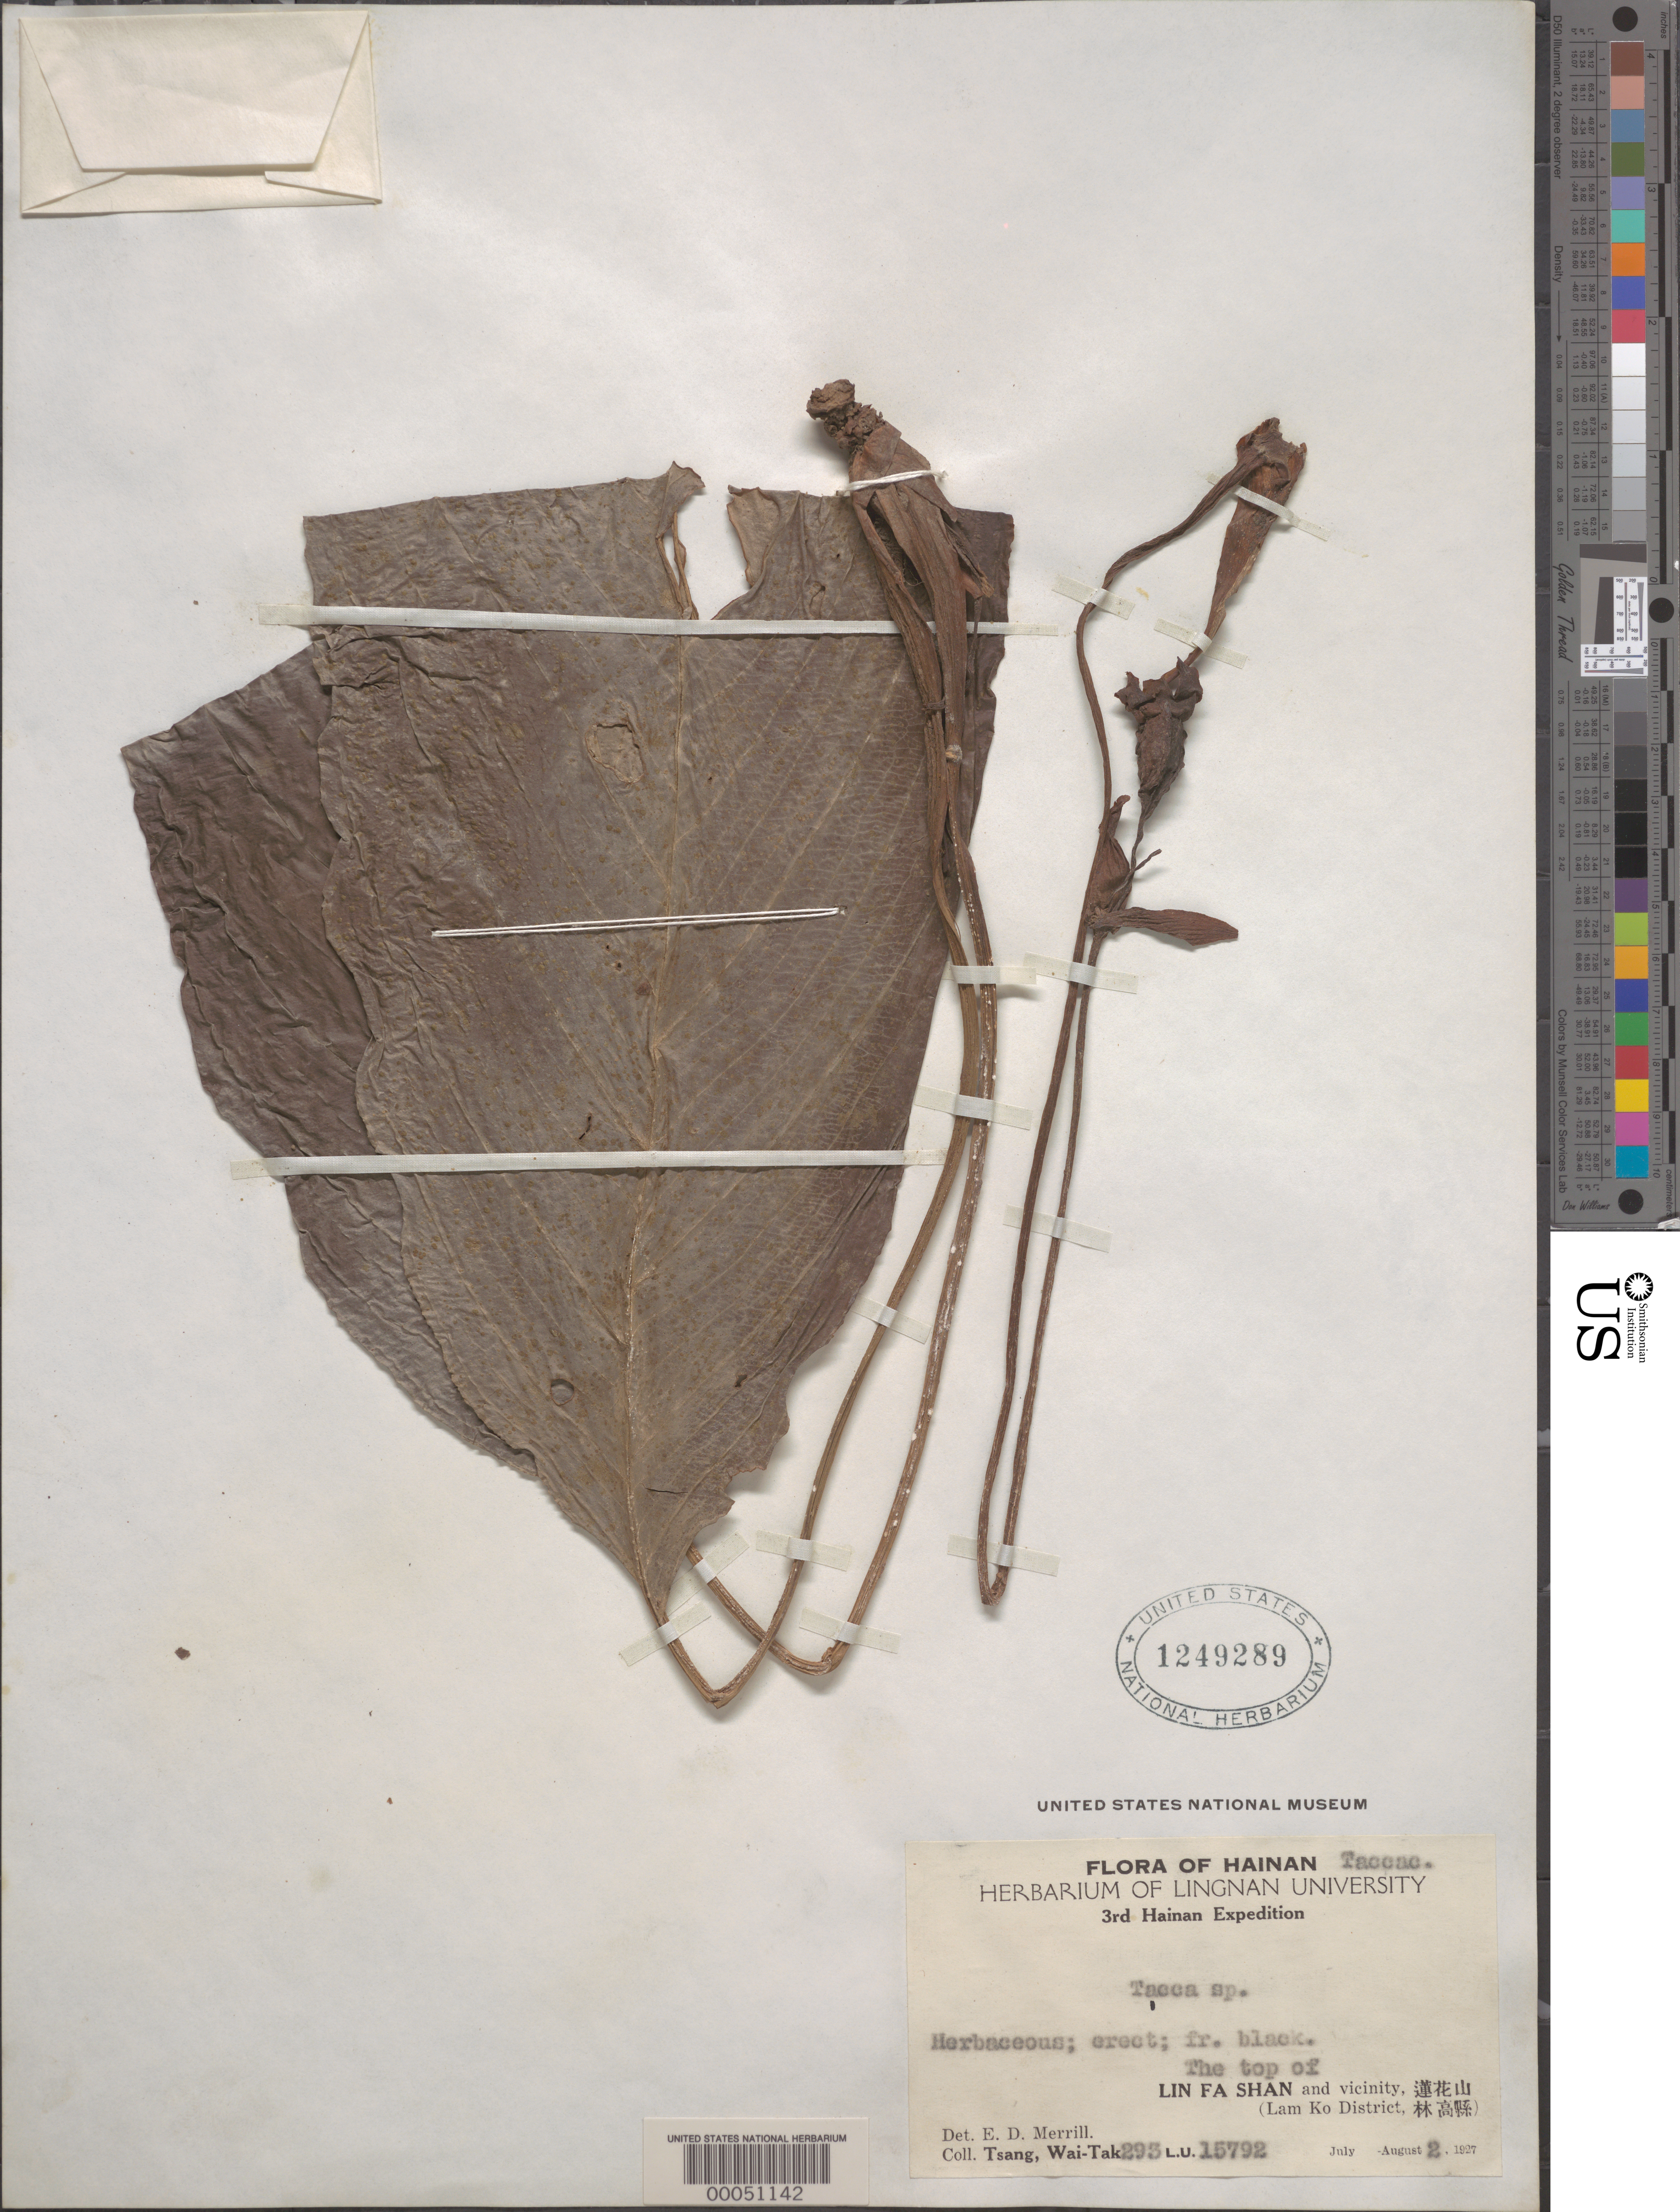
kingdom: Plantae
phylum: Tracheophyta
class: Liliopsida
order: Dioscoreales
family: Dioscoreaceae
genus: Tacca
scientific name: Tacca sp.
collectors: W. T. Tsang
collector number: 293L.U.1579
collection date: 1927-08-02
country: China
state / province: Hainan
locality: Lingao County; Lin Fa Shan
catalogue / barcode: US 1249289